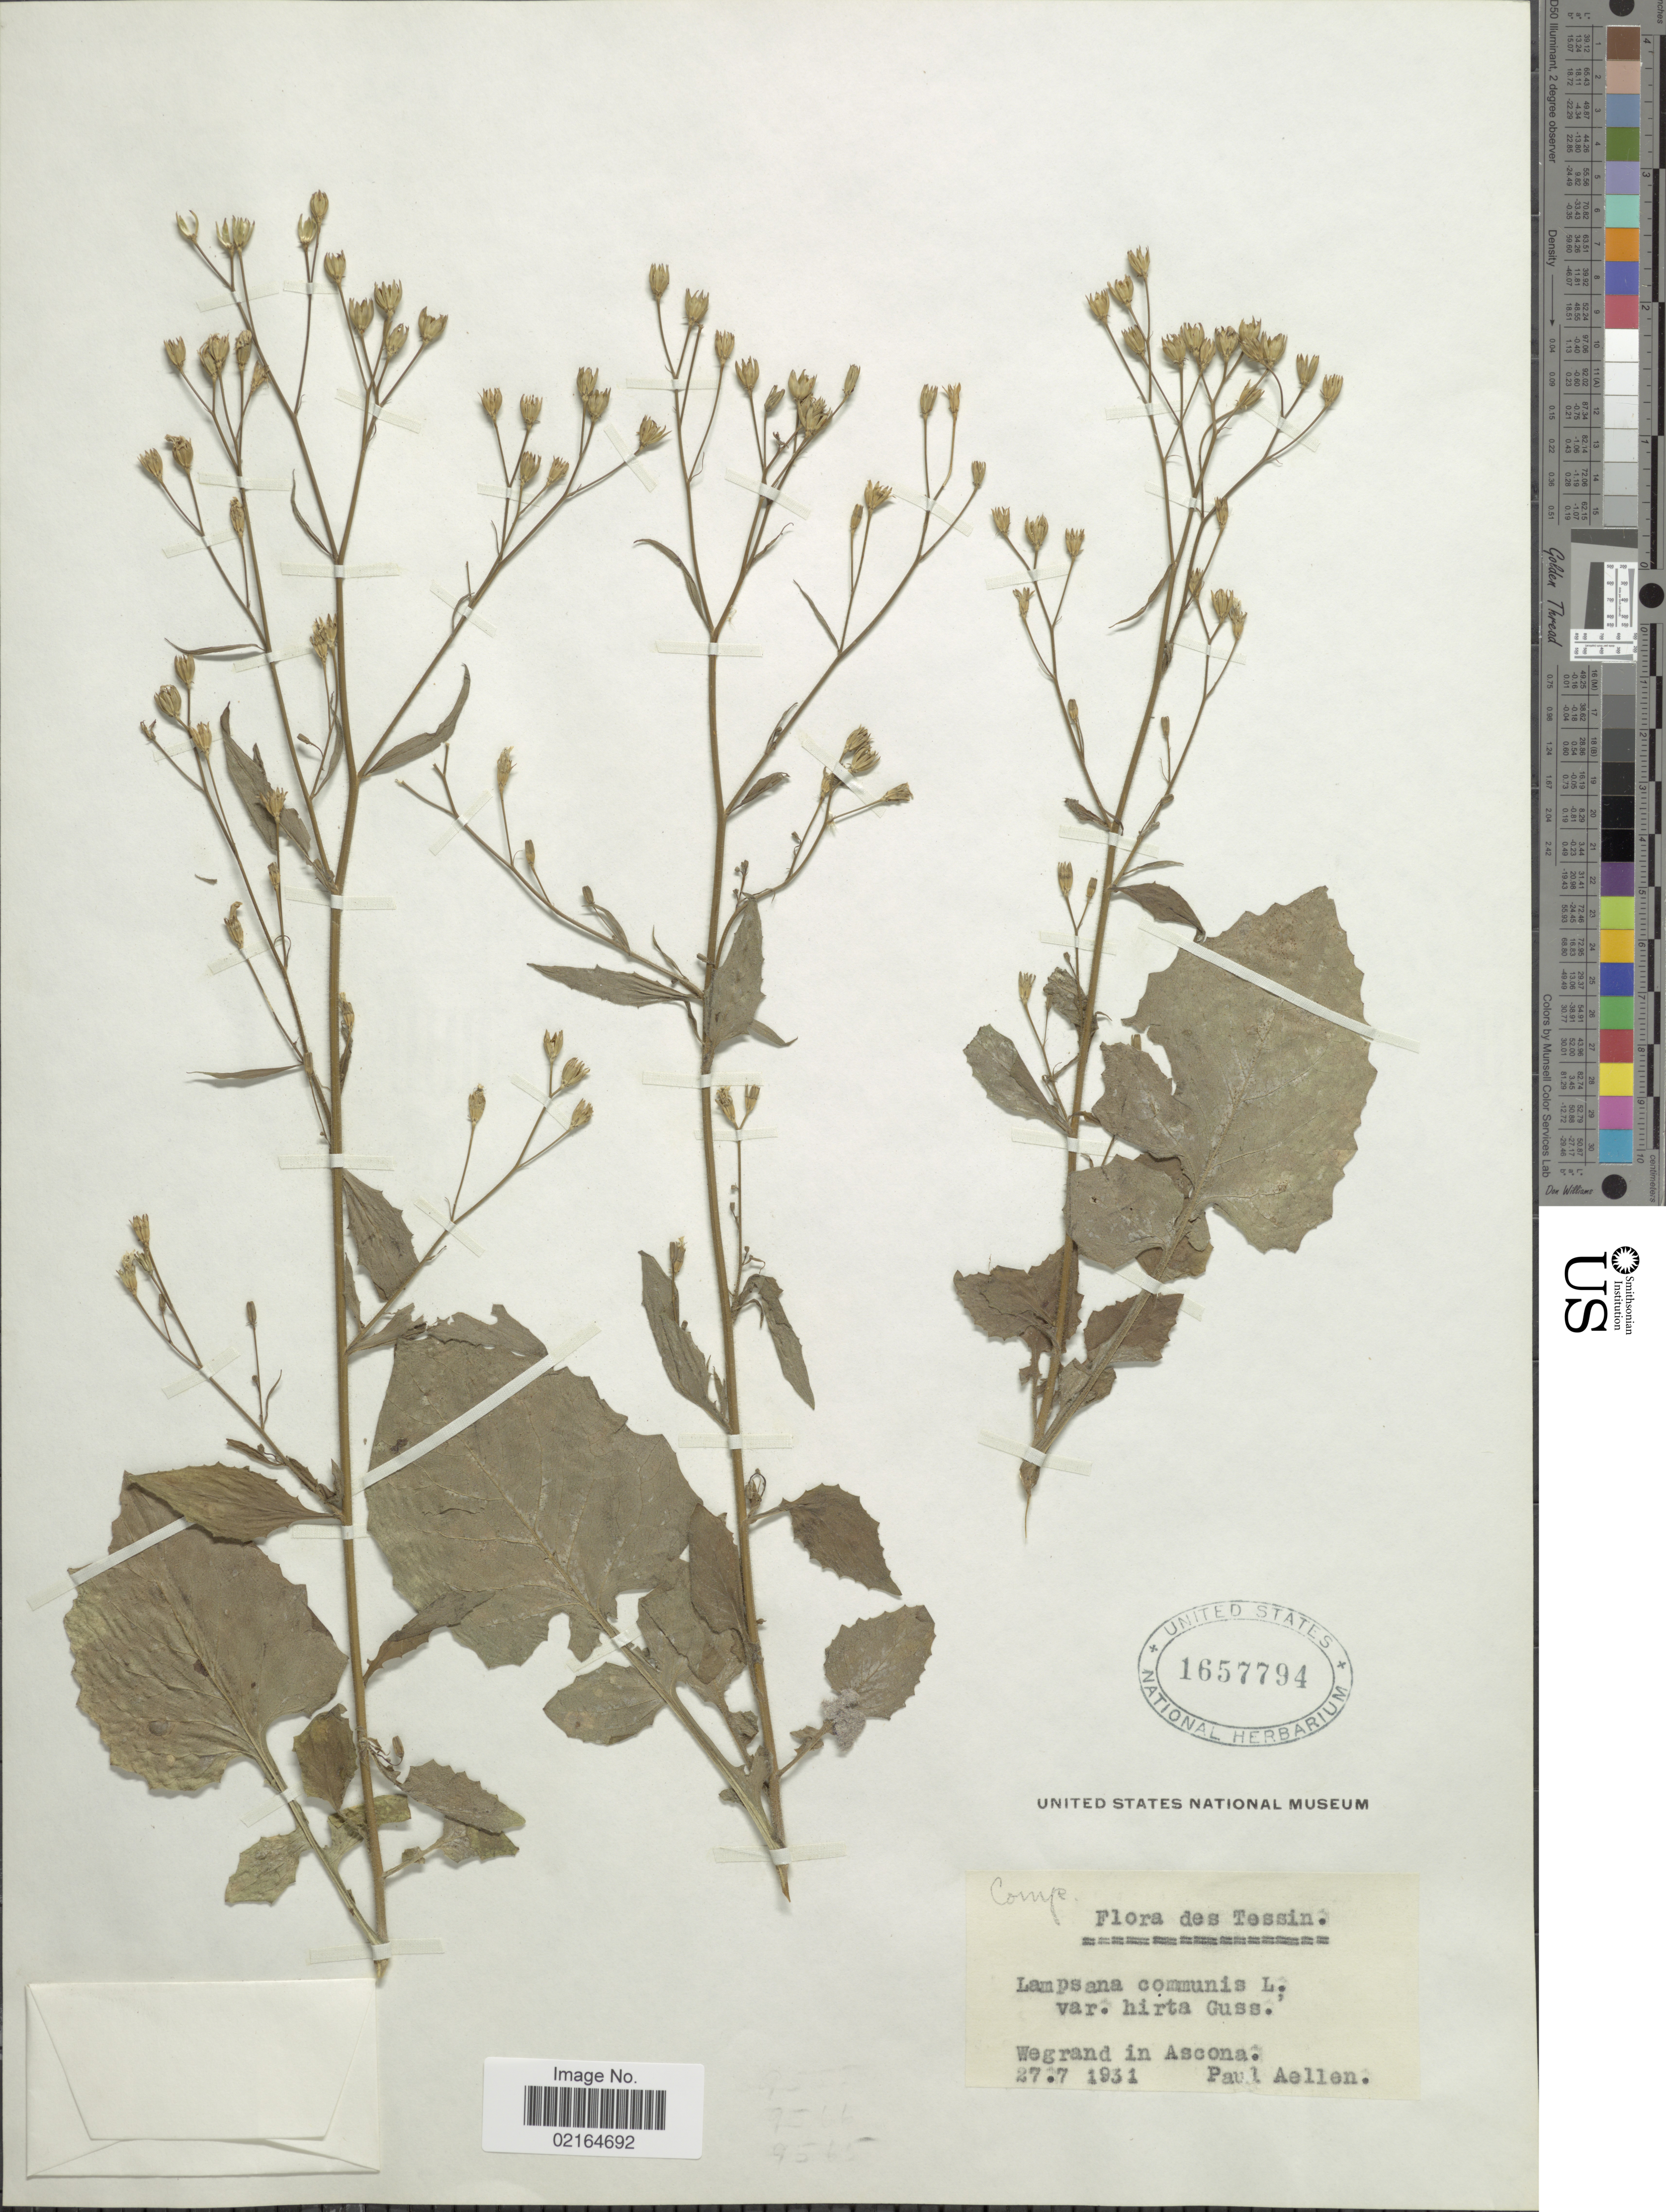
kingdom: Plantae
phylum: Tracheophyta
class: Magnoliopsida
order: Asterales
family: Asteraceae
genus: Lapsana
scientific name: Lapsana communis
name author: L.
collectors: P. Aellen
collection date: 1931-07-27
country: Switzerland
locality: Tessin, Wegrand in Ascona.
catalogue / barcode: US 1657794